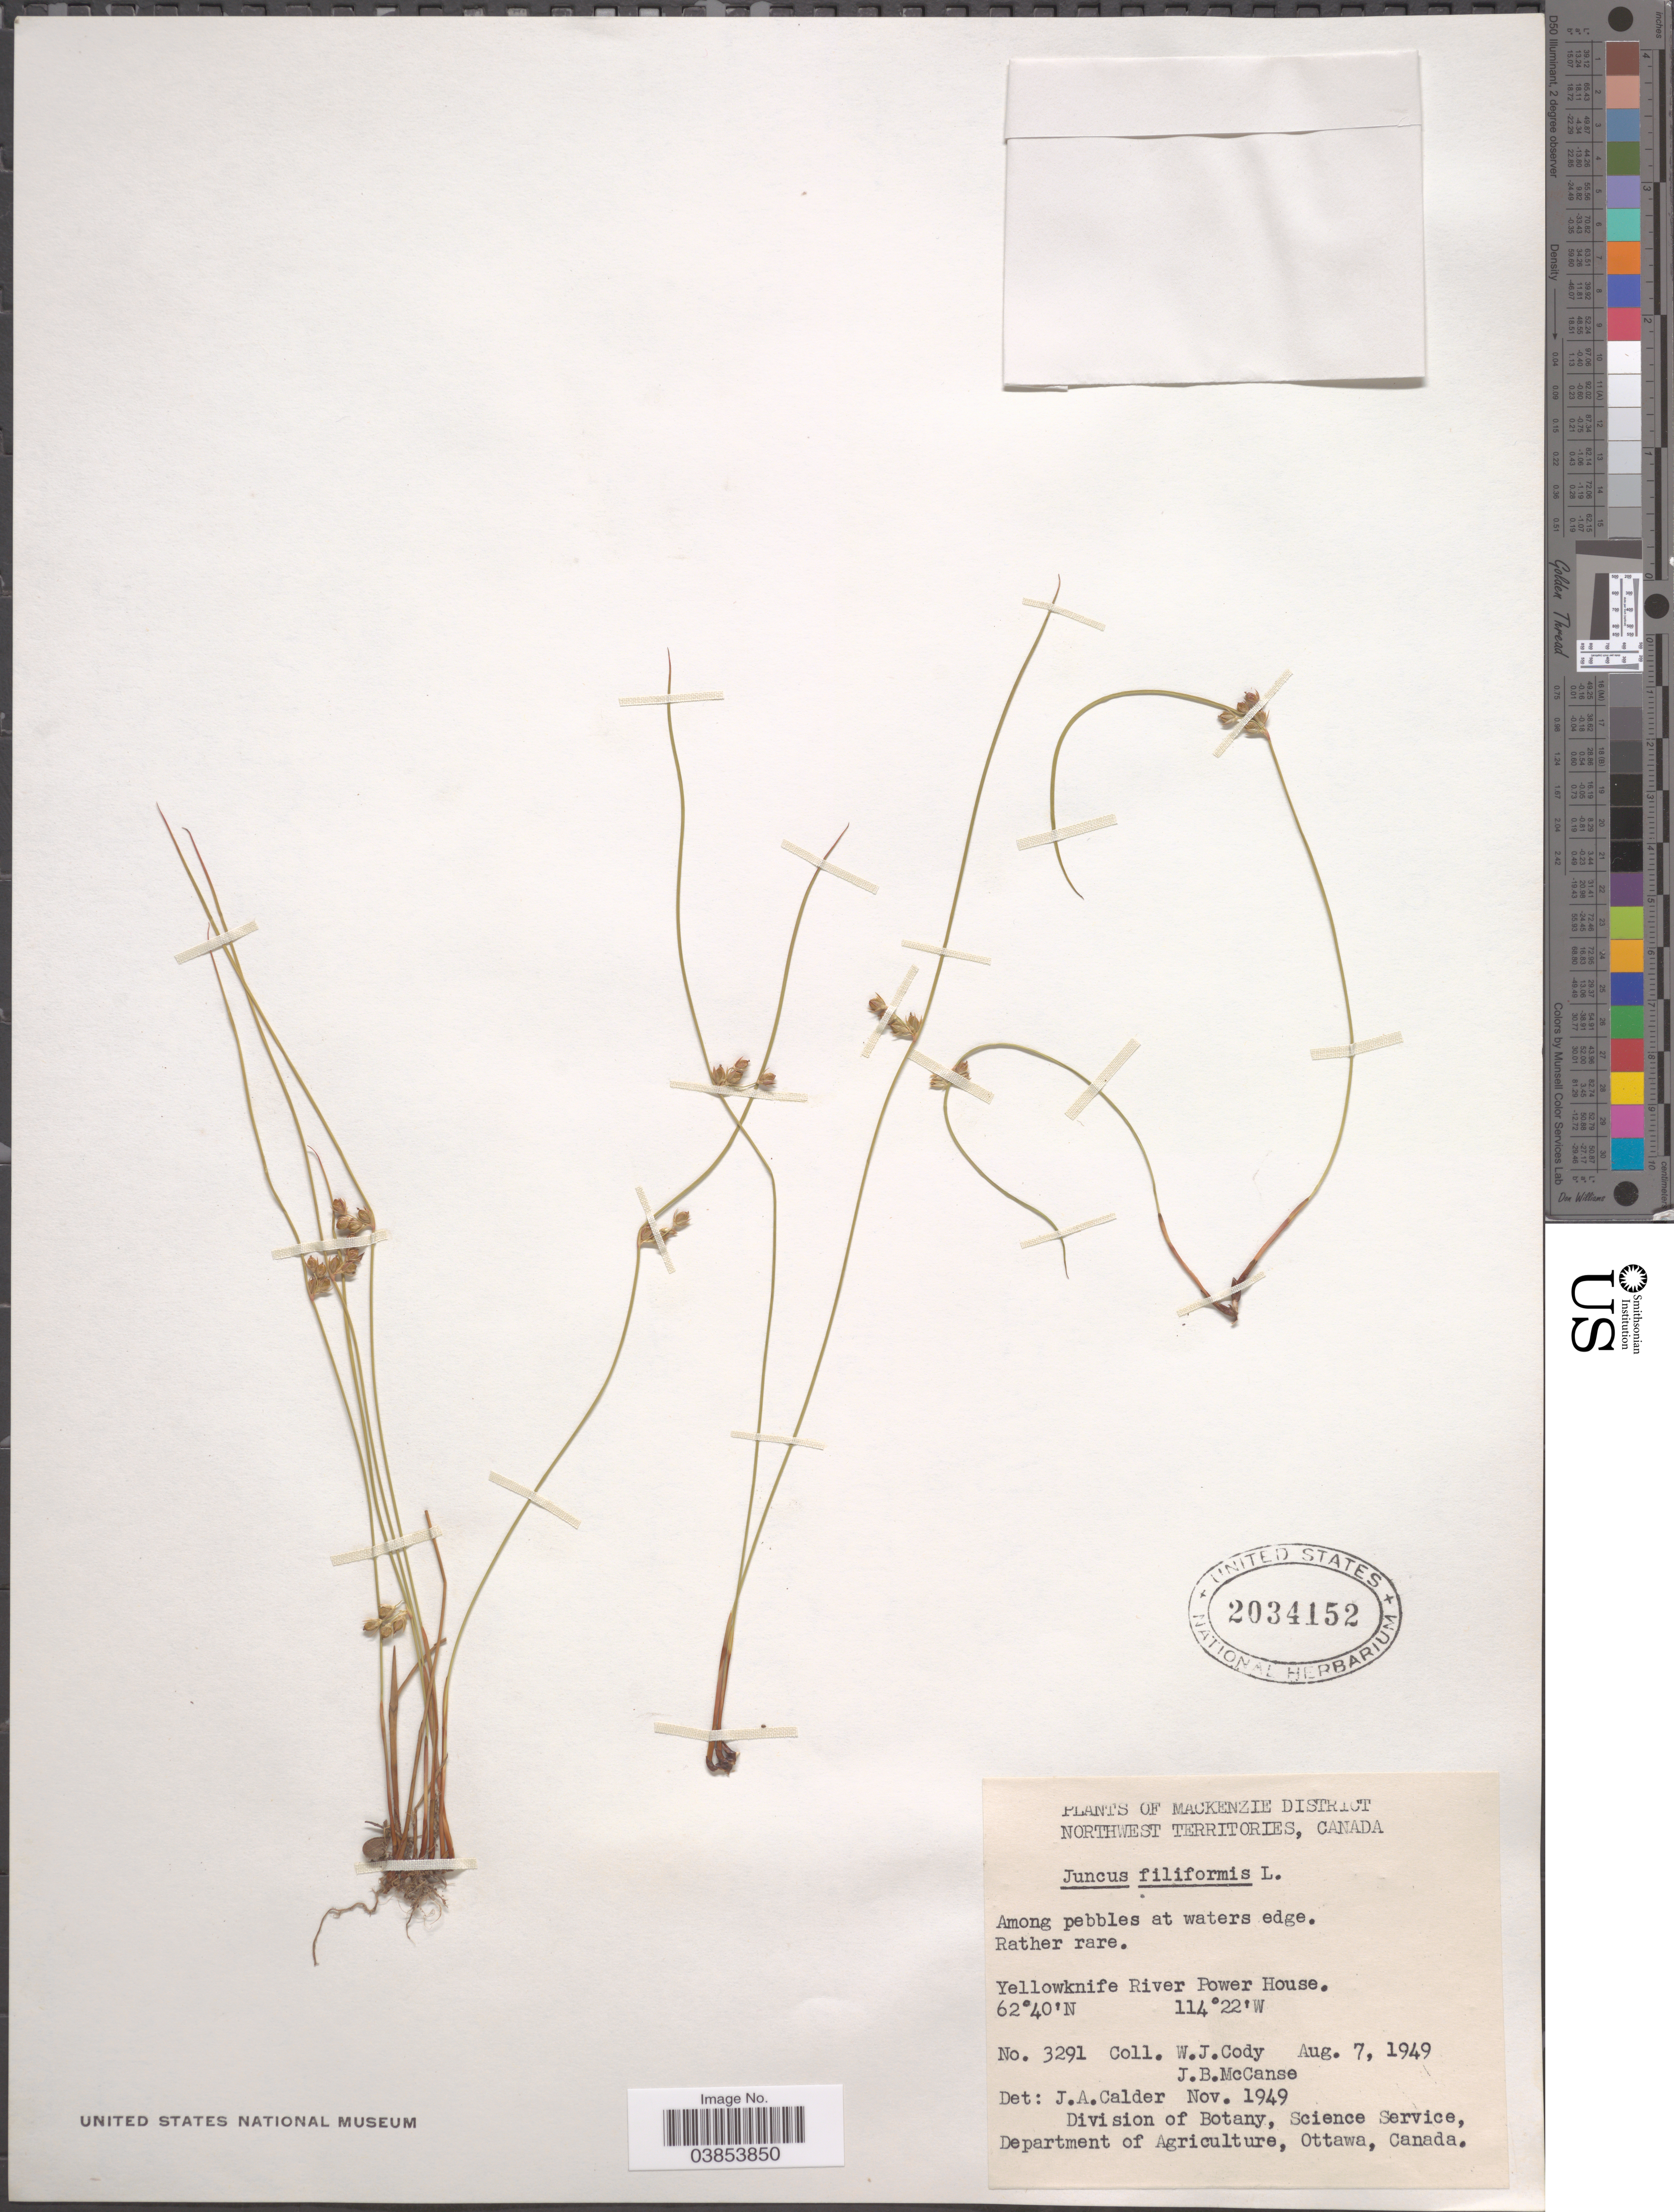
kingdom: Plantae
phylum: Tracheophyta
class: Liliopsida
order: Poales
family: Juncaceae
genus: Juncus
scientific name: Juncus filiformis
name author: L.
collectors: W. Cody & J. McCanse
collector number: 3291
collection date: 1949-08-07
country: Canada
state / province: Northwest Territories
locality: Mackenzie District. Yellowknife River Power House.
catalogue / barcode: US 2034152